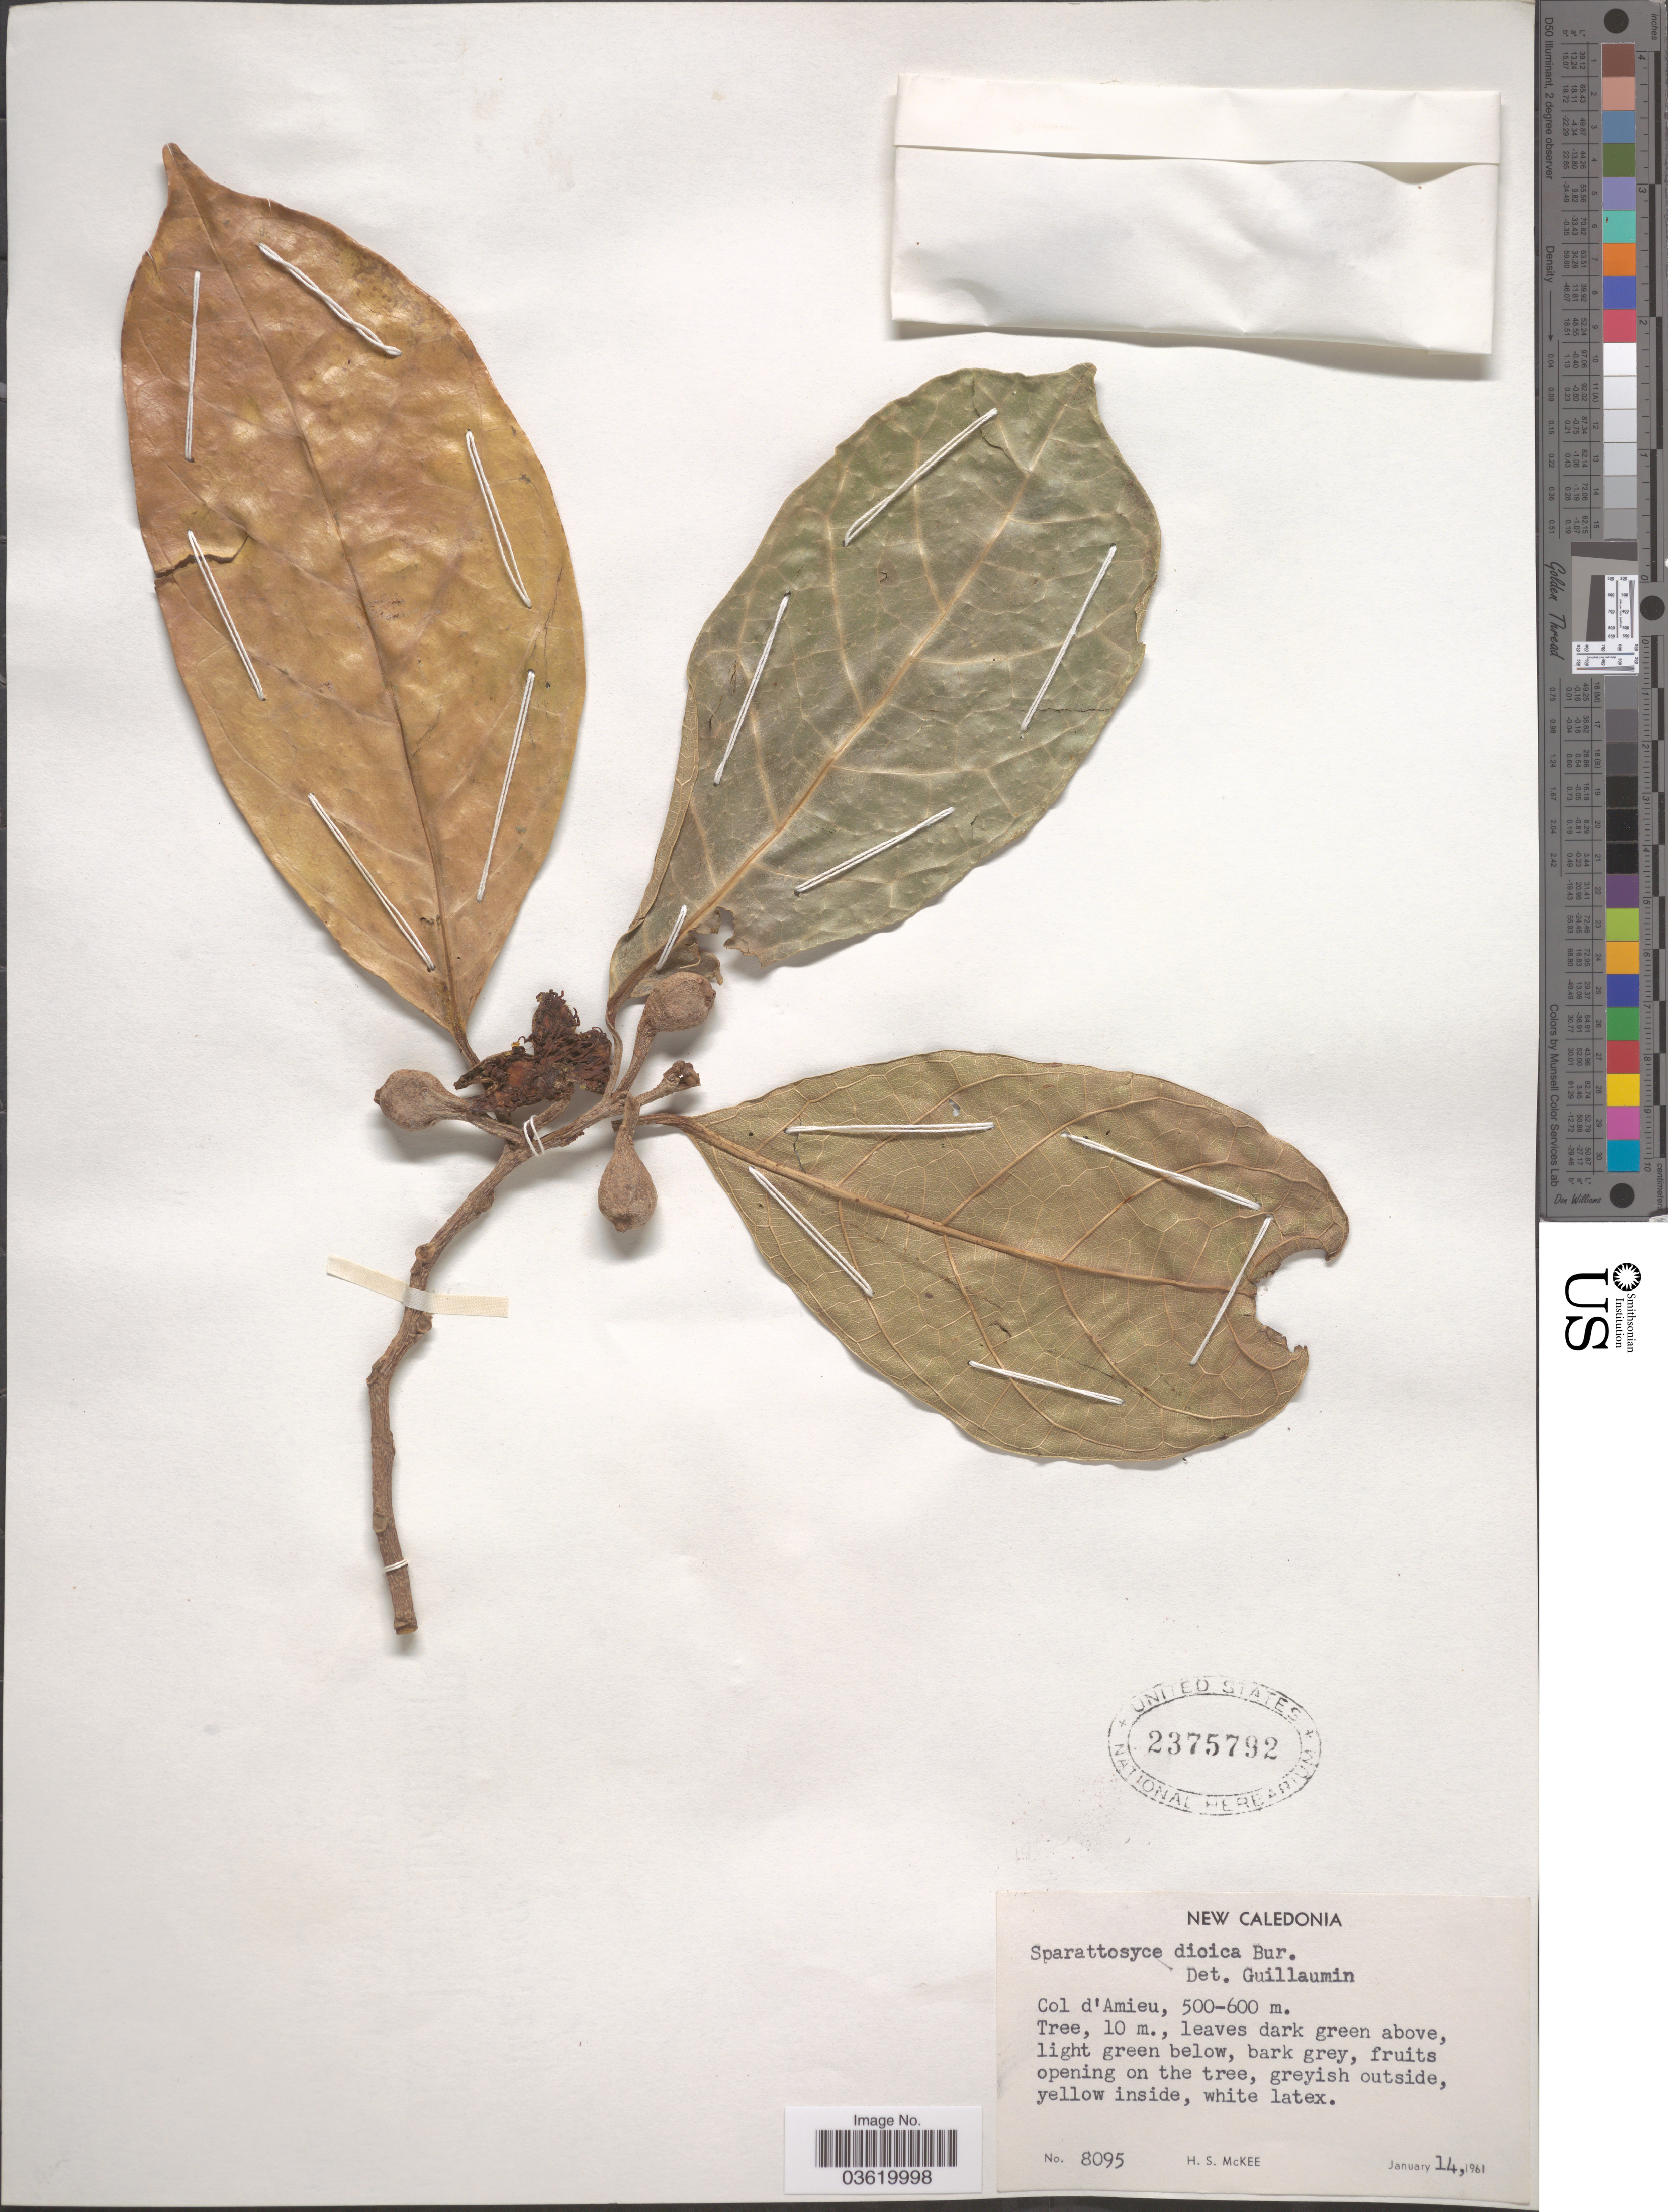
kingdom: Plantae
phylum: Tracheophyta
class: Magnoliopsida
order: Rosales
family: Moraceae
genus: Sparattosyce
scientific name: Sparattosyce dioica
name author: Bureau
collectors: H. S. McKee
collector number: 8095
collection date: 1961-01-14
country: New Caledonia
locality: Col d'Amieu.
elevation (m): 500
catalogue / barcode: US 2375792